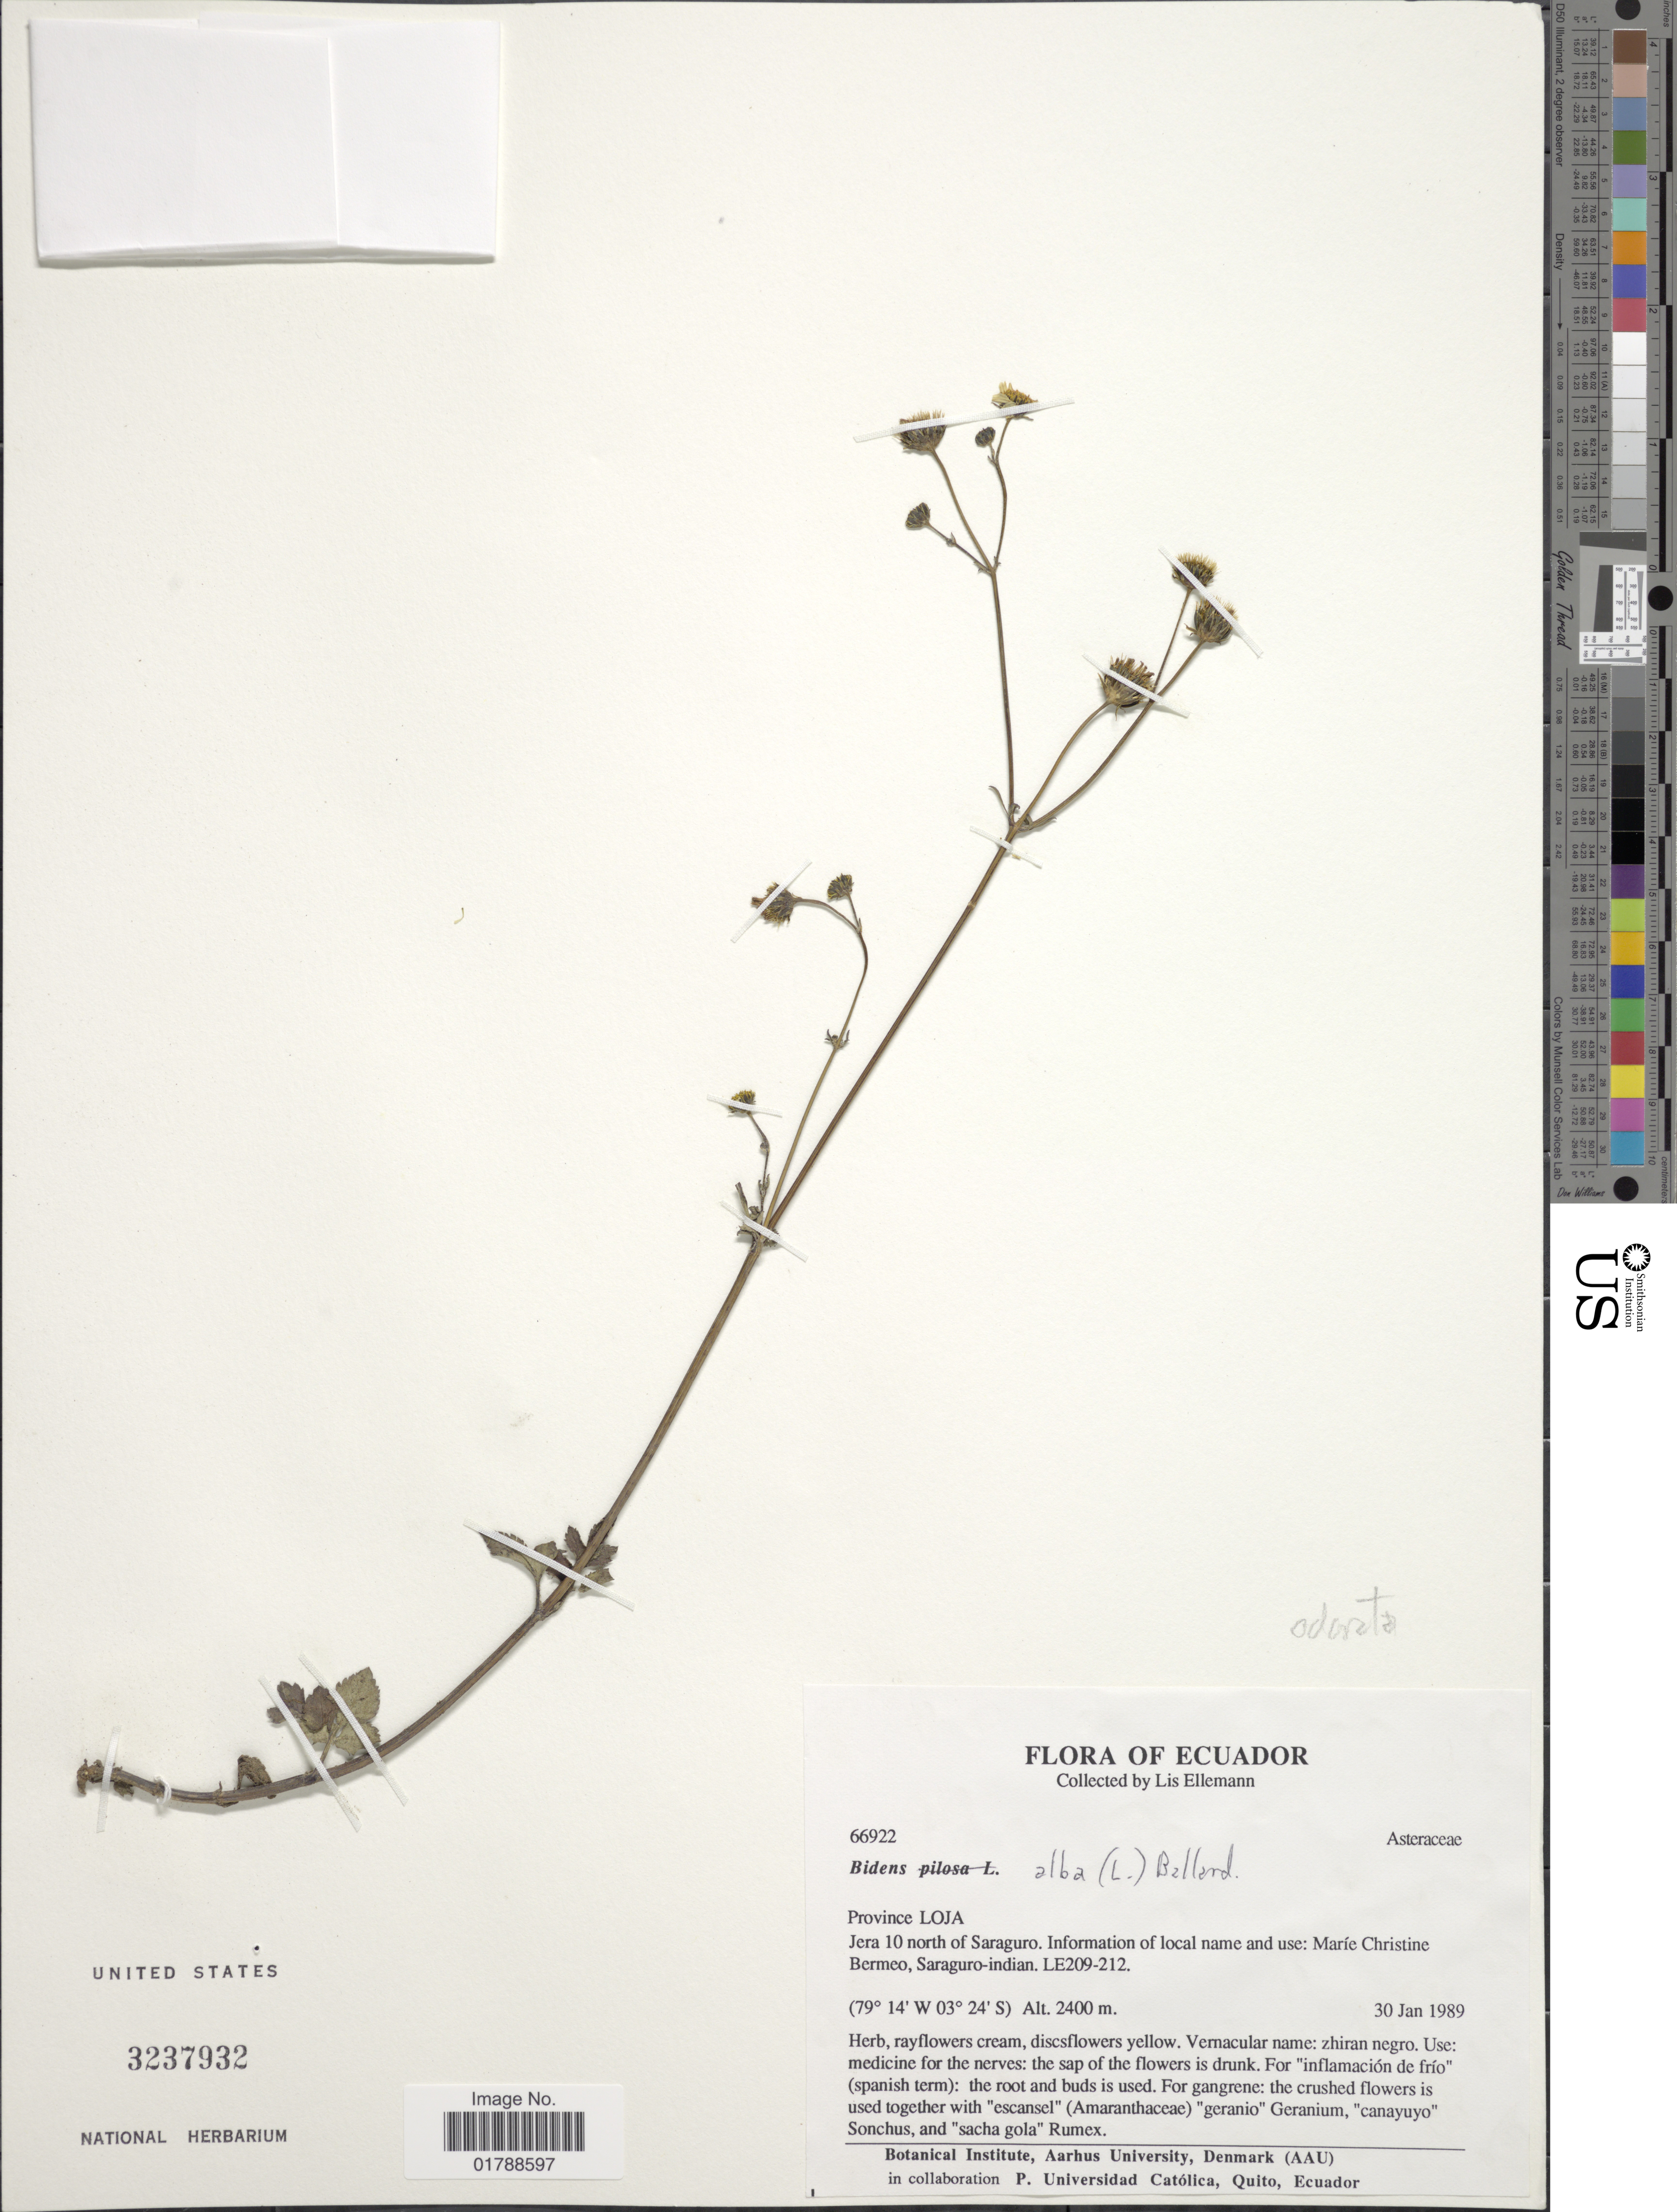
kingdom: Plantae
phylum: Tracheophyta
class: Magnoliopsida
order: Asterales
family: Asteraceae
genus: Bidens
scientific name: Bidens odorata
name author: Cav.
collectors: L. Ellemann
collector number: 66922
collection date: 1989-01-30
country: Ecuador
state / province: Loja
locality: Jera 10 north of Saraguro.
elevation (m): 2400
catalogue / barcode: US 3237932